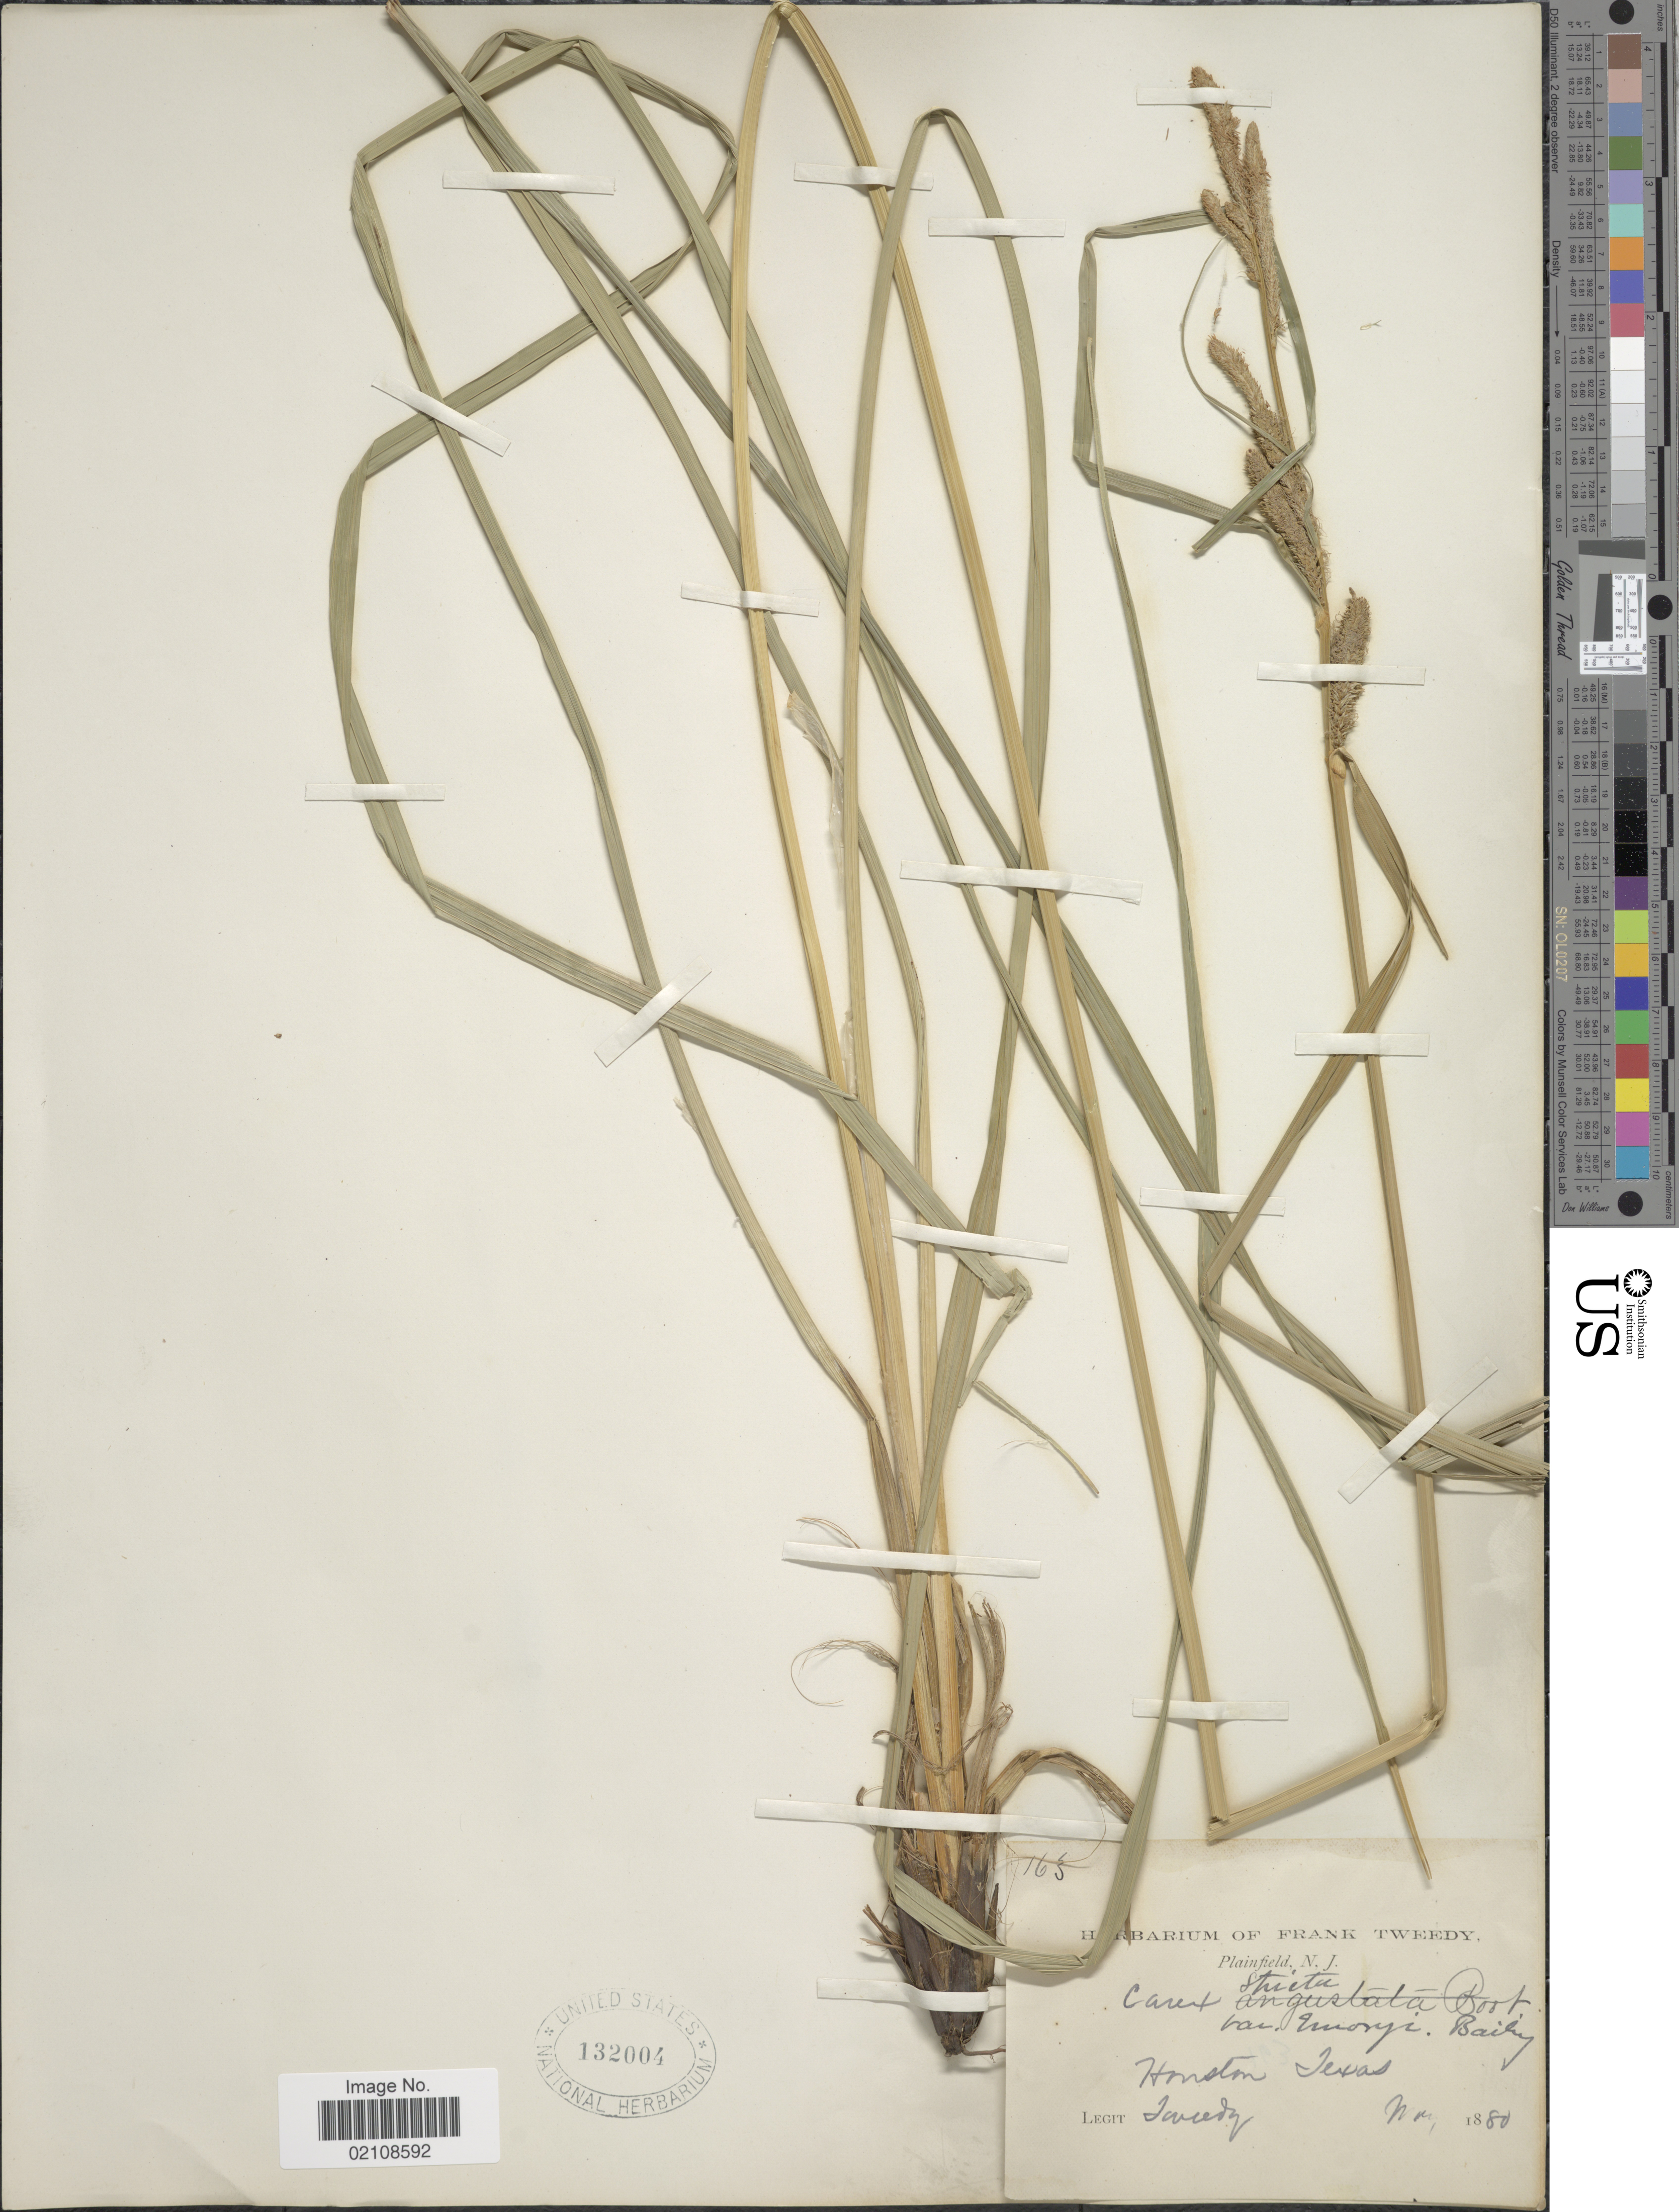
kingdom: Plantae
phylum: Tracheophyta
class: Liliopsida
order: Poales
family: Cyperaceae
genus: Carex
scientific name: Carex emoryi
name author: Dewey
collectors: F. Tweedy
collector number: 163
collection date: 1880-03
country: United States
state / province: Texas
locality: Houston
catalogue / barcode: US 132004